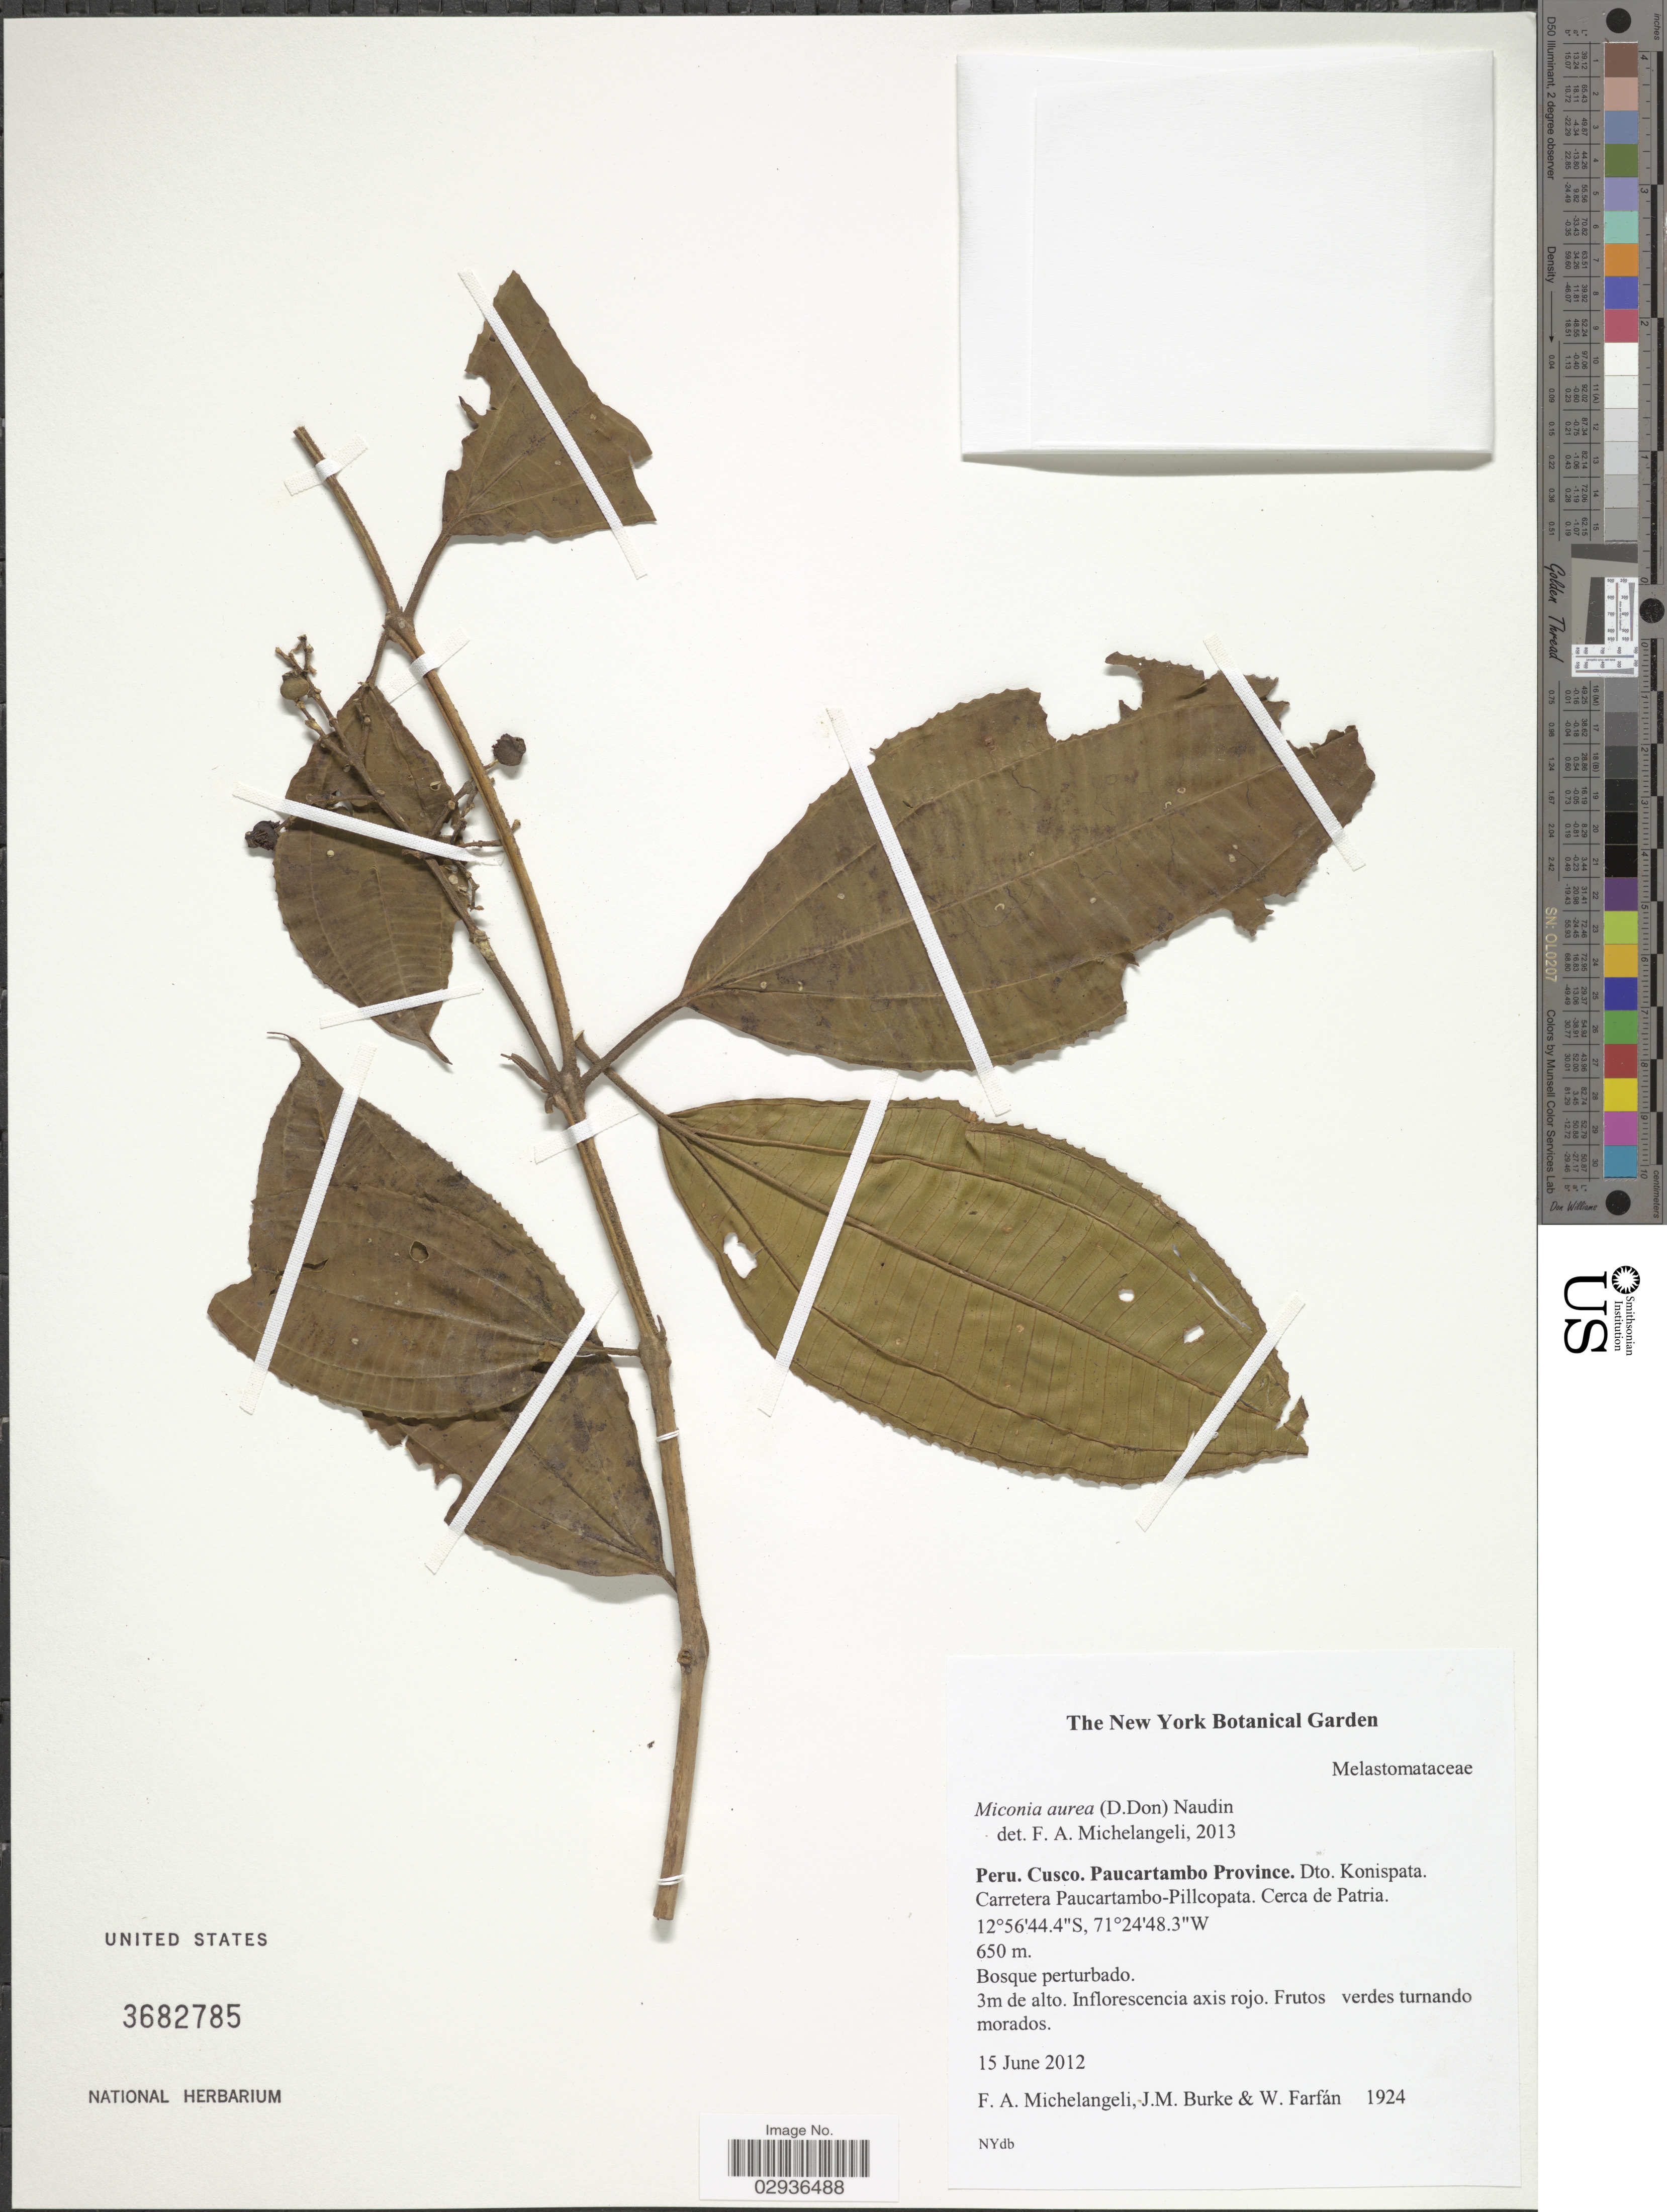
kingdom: Plantae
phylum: Tracheophyta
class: Magnoliopsida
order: Myrtales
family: Melastomataceae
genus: Miconia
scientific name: Miconia aurea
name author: (D. Don) Naudin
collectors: F. A. Michelangeli, Jac. M. Burke & W. Farfán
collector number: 1924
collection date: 2012-06-15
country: Peru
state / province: Cusco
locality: Paucartambo Province. Dto. Konispata. Carretera Paucartambo-Pillcopata. Cerca de Patria.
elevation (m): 650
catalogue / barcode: US 3682785